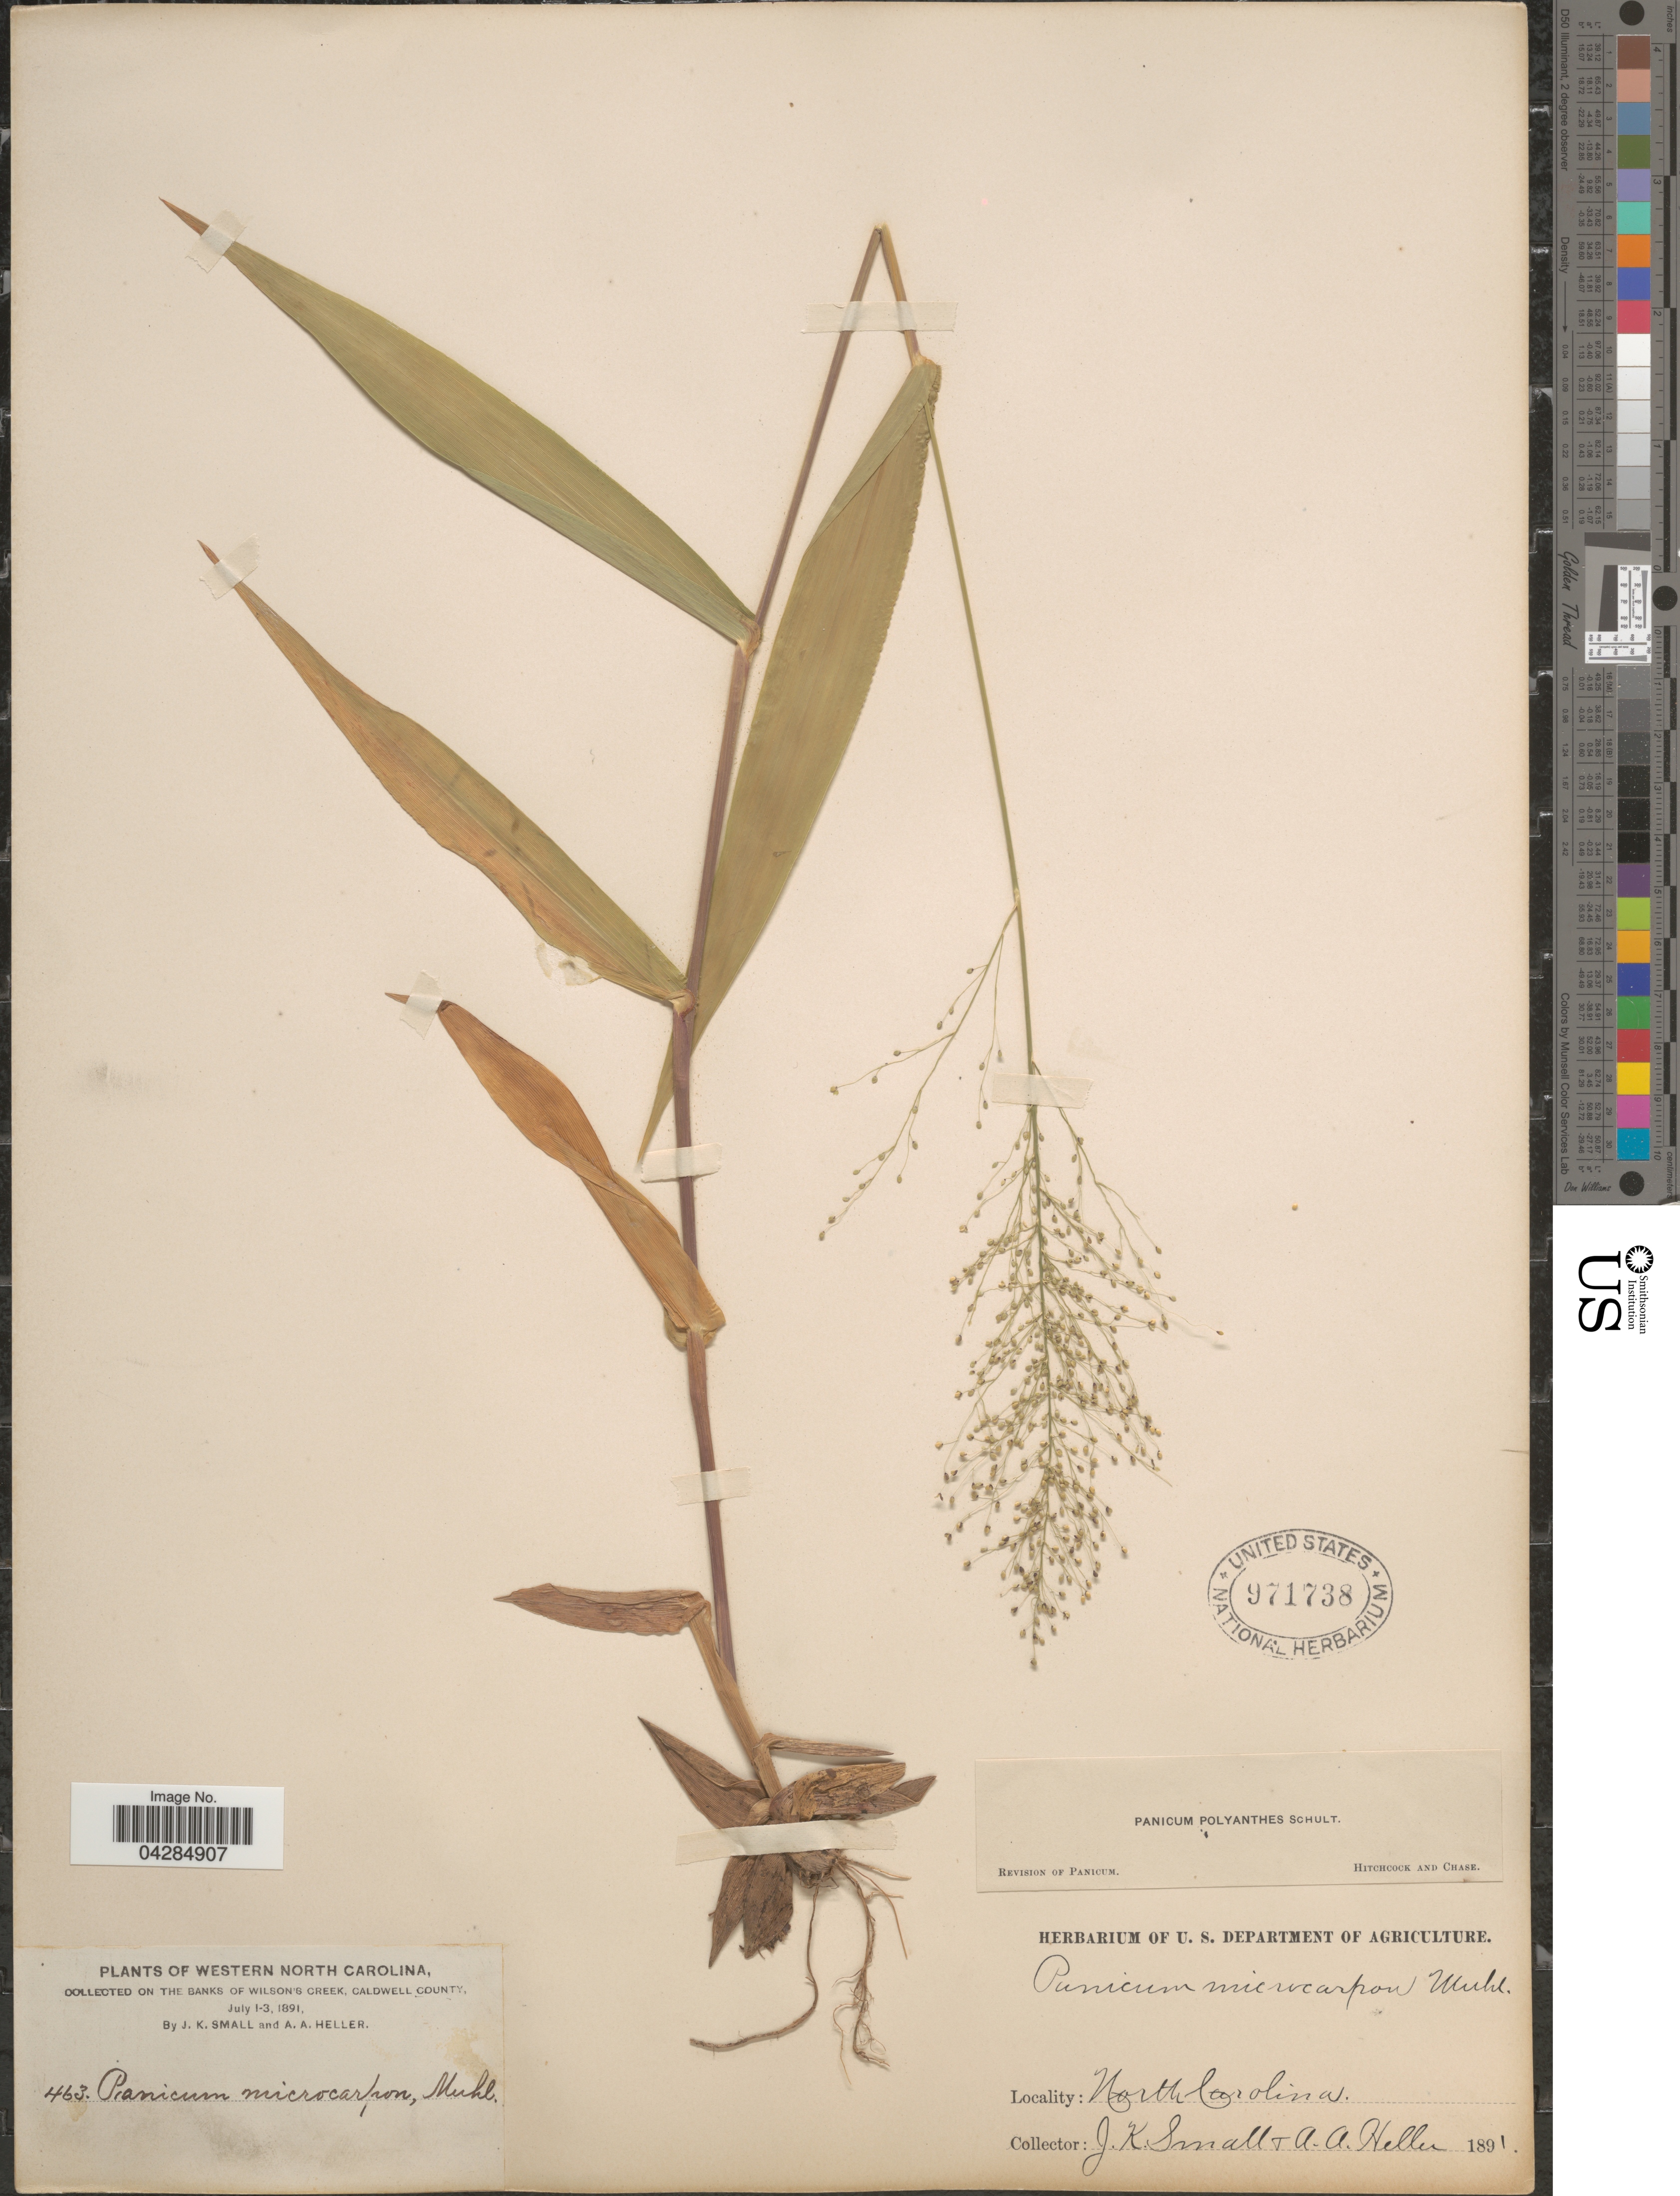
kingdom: Plantae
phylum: Tracheophyta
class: Liliopsida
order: Poales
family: Poaceae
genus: Dichanthelium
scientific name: Dichanthelium polyanthes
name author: (Schult.) Mohlenbr.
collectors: J. K. Small & A. A. Heller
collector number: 463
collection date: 1891-07-01/1891-07-03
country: United States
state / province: North Carolina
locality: Western North Carolina. On the banks of Wilson's Creek, Caldwell County.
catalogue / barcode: US 971738